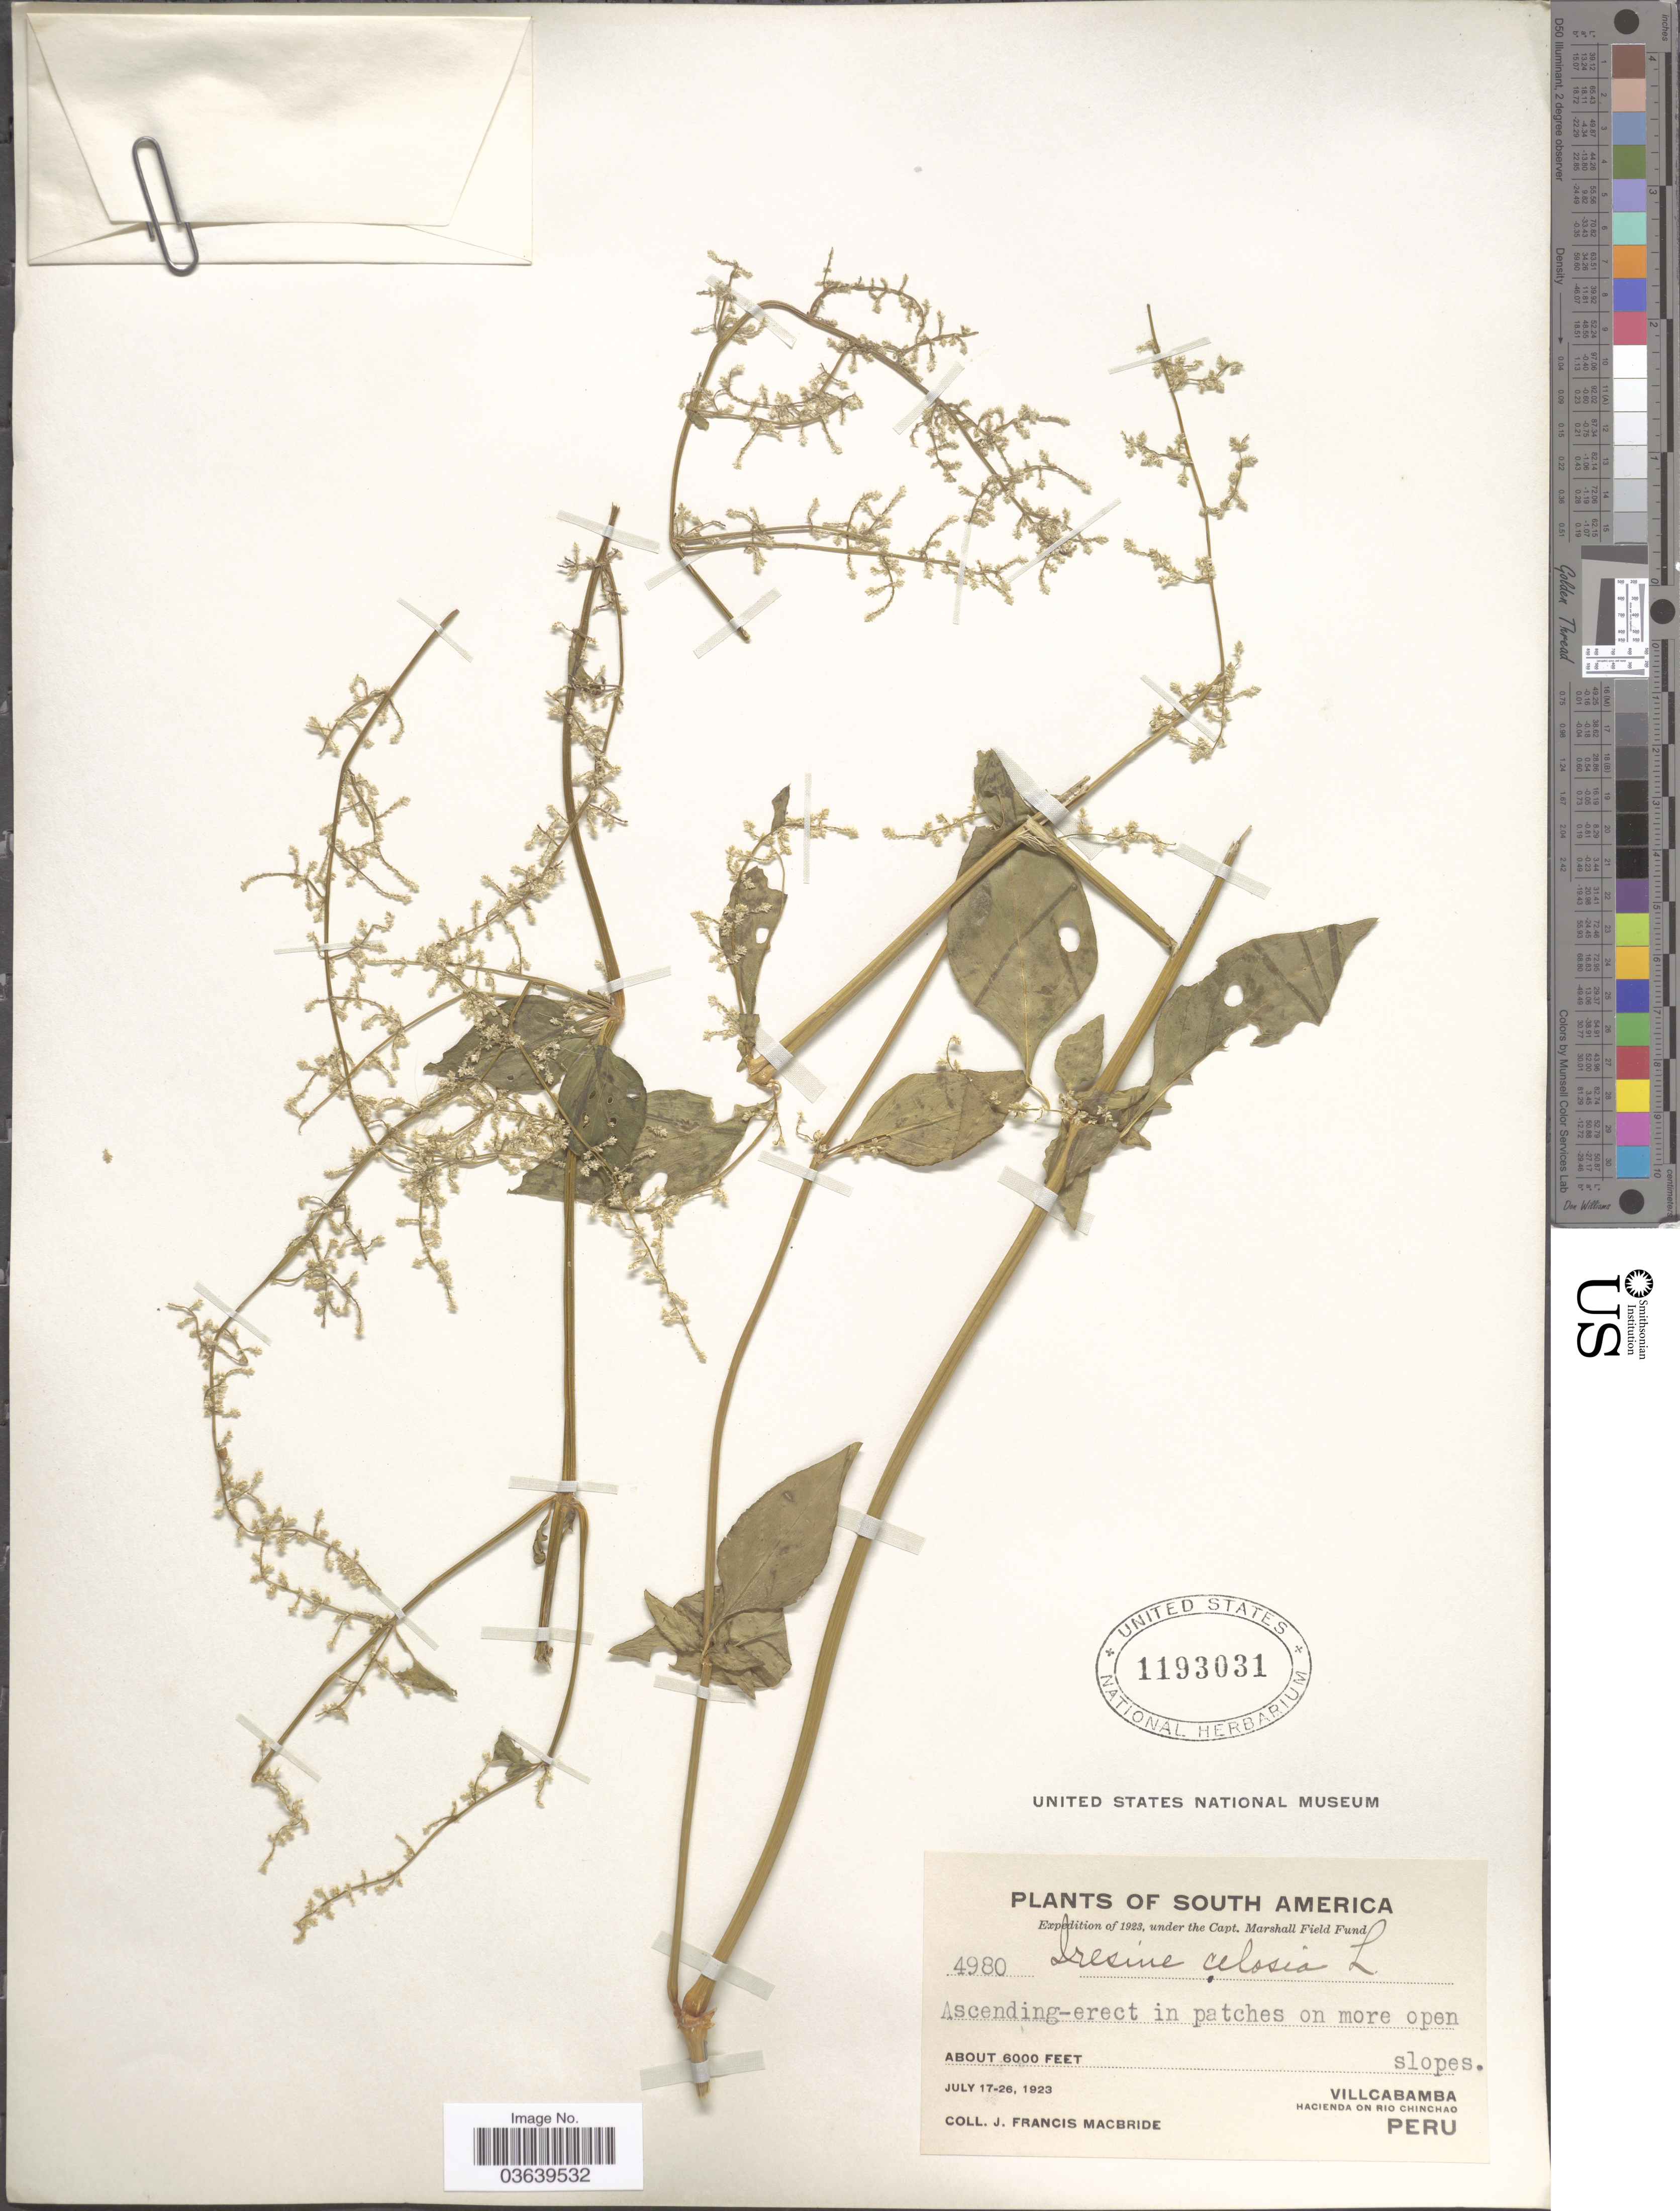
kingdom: Plantae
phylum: Tracheophyta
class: Magnoliopsida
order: Caryophyllales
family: Amaranthaceae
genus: Iresine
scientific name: Iresine celosia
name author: L.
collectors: J. F. Macbride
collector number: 4980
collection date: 1923-07-17/1923-07-26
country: Peru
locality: Villcabamba. Hacienda on Rio Chinchao.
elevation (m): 1829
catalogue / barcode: US 1193031